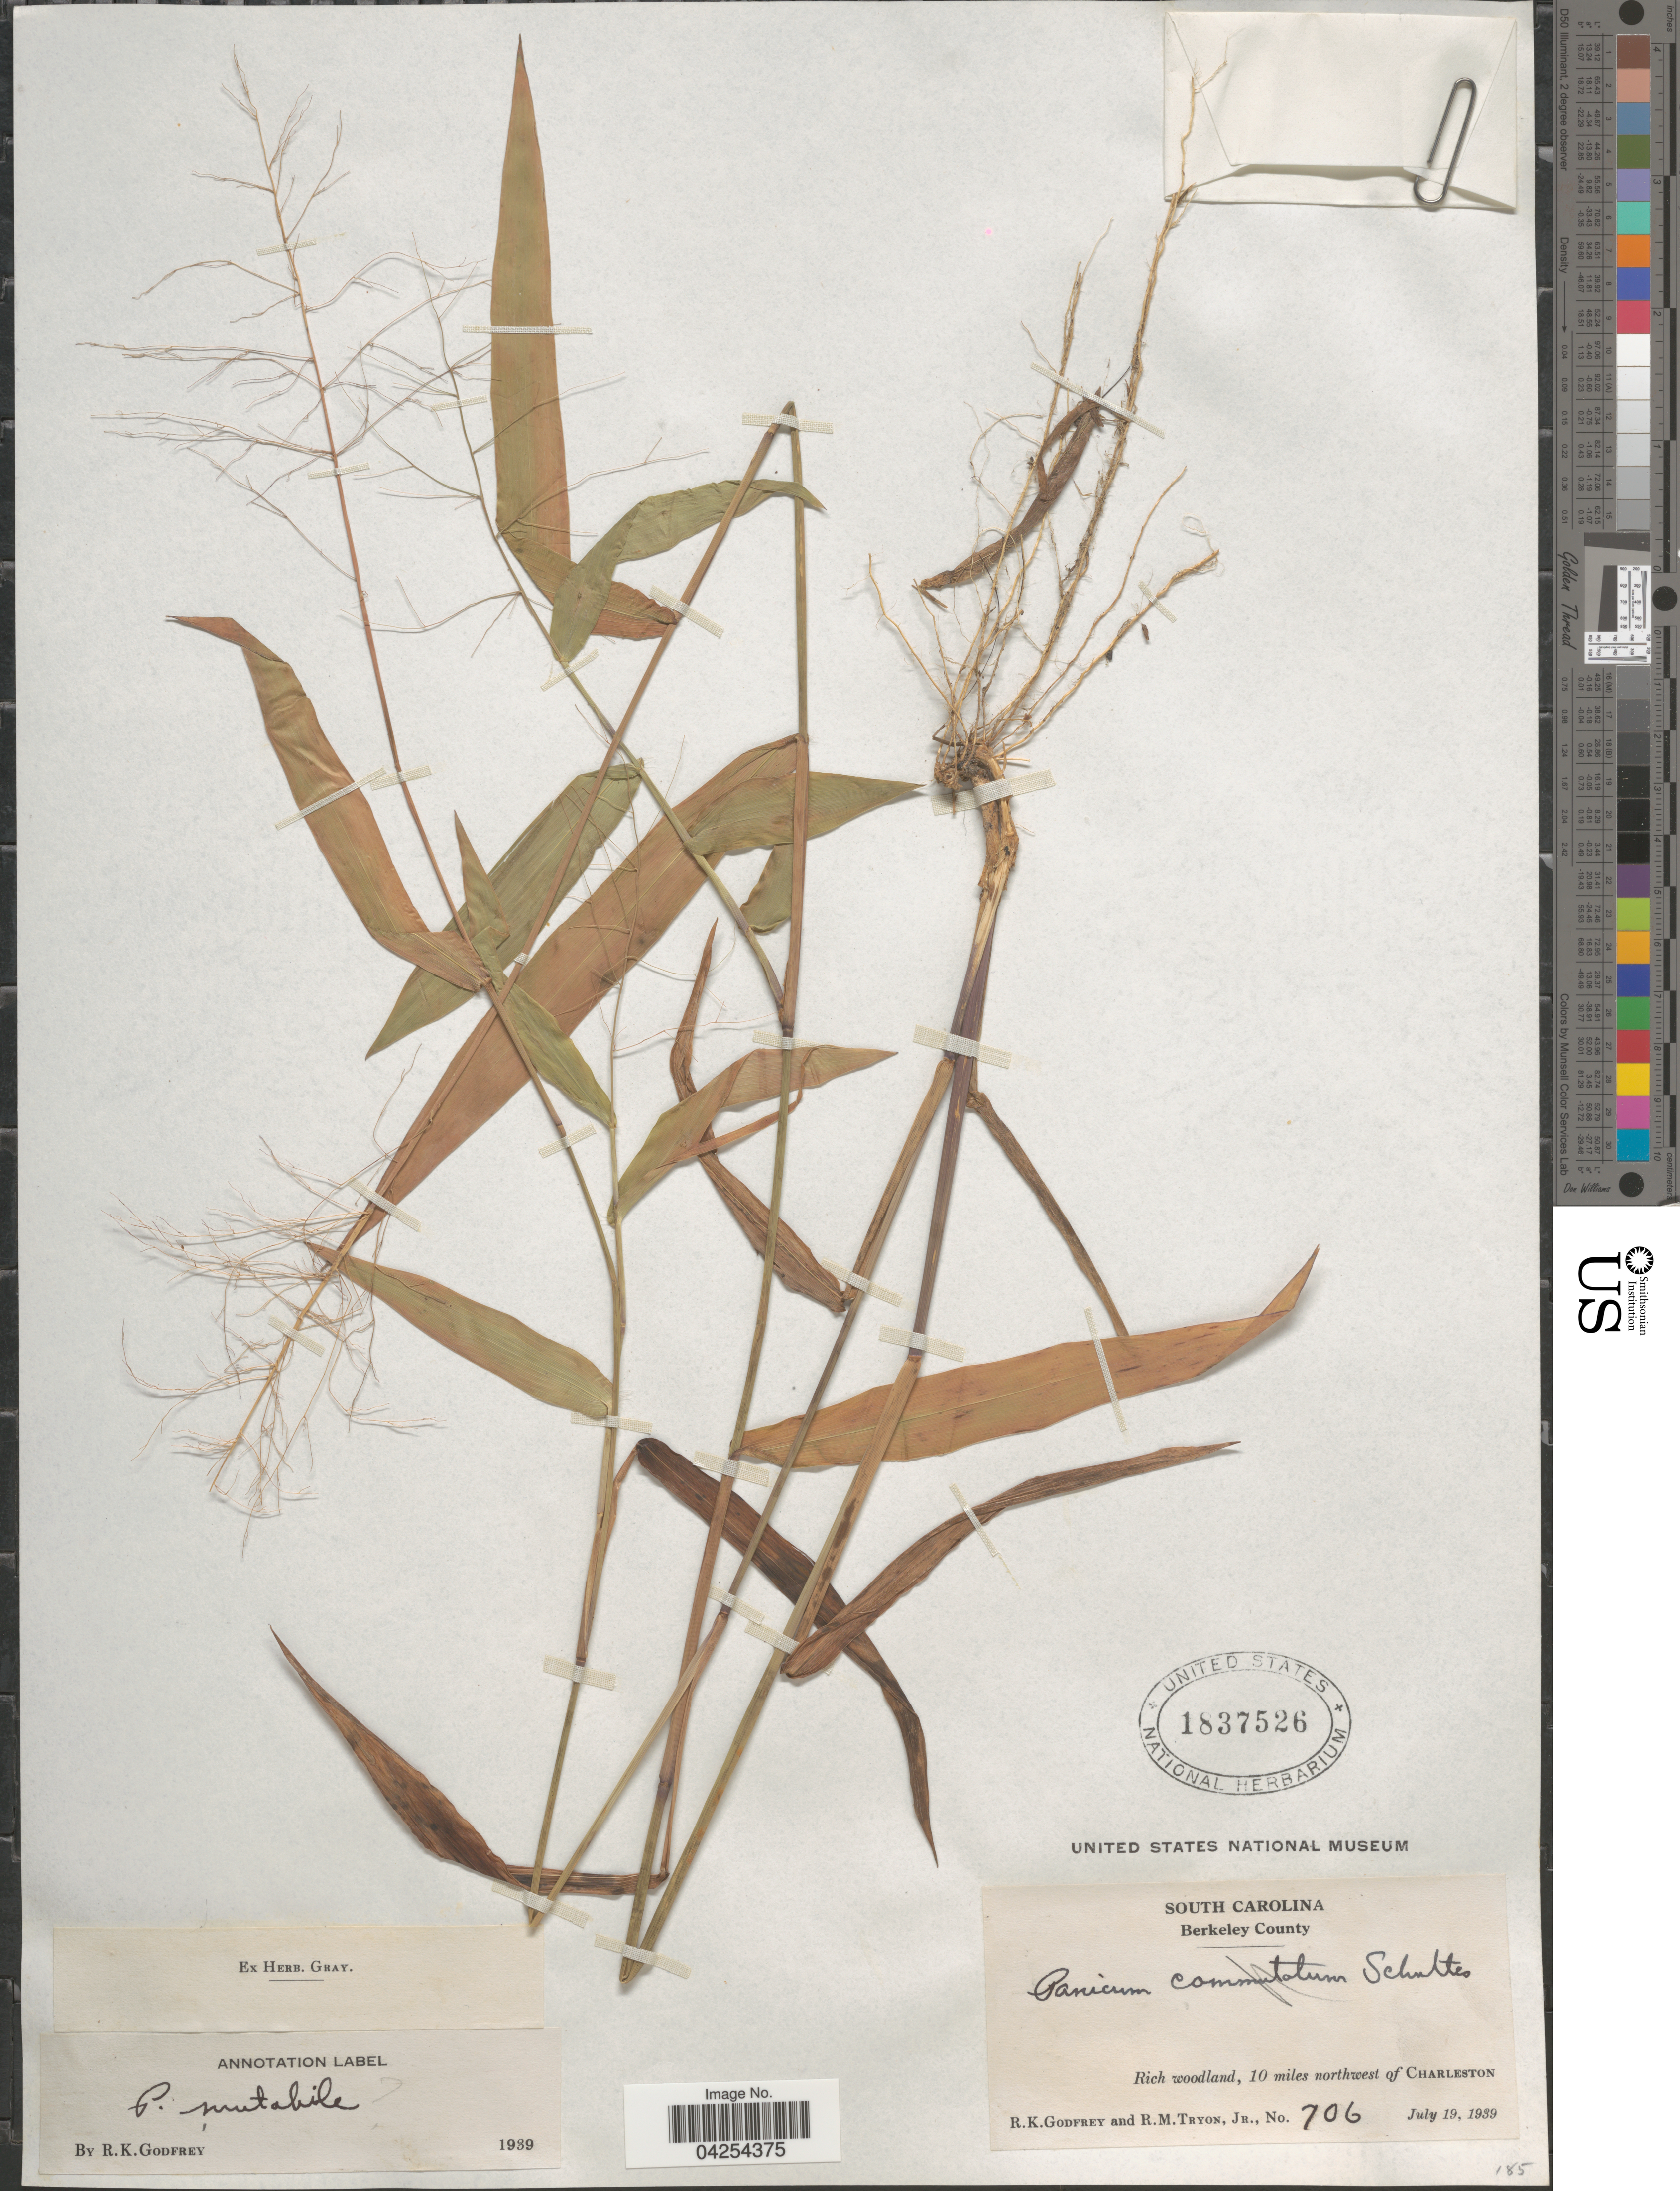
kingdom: Plantae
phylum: Tracheophyta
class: Liliopsida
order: Poales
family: Poaceae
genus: Dichanthelium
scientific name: Dichanthelium commutatum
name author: (Schult.) Gould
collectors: R. K. Godfrey & R. Tryon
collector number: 706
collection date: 1939-07-19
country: United States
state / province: South Carolina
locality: Berkeley County. Rich woodland, 10 miles northwest of Charleston.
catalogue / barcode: US 1837526